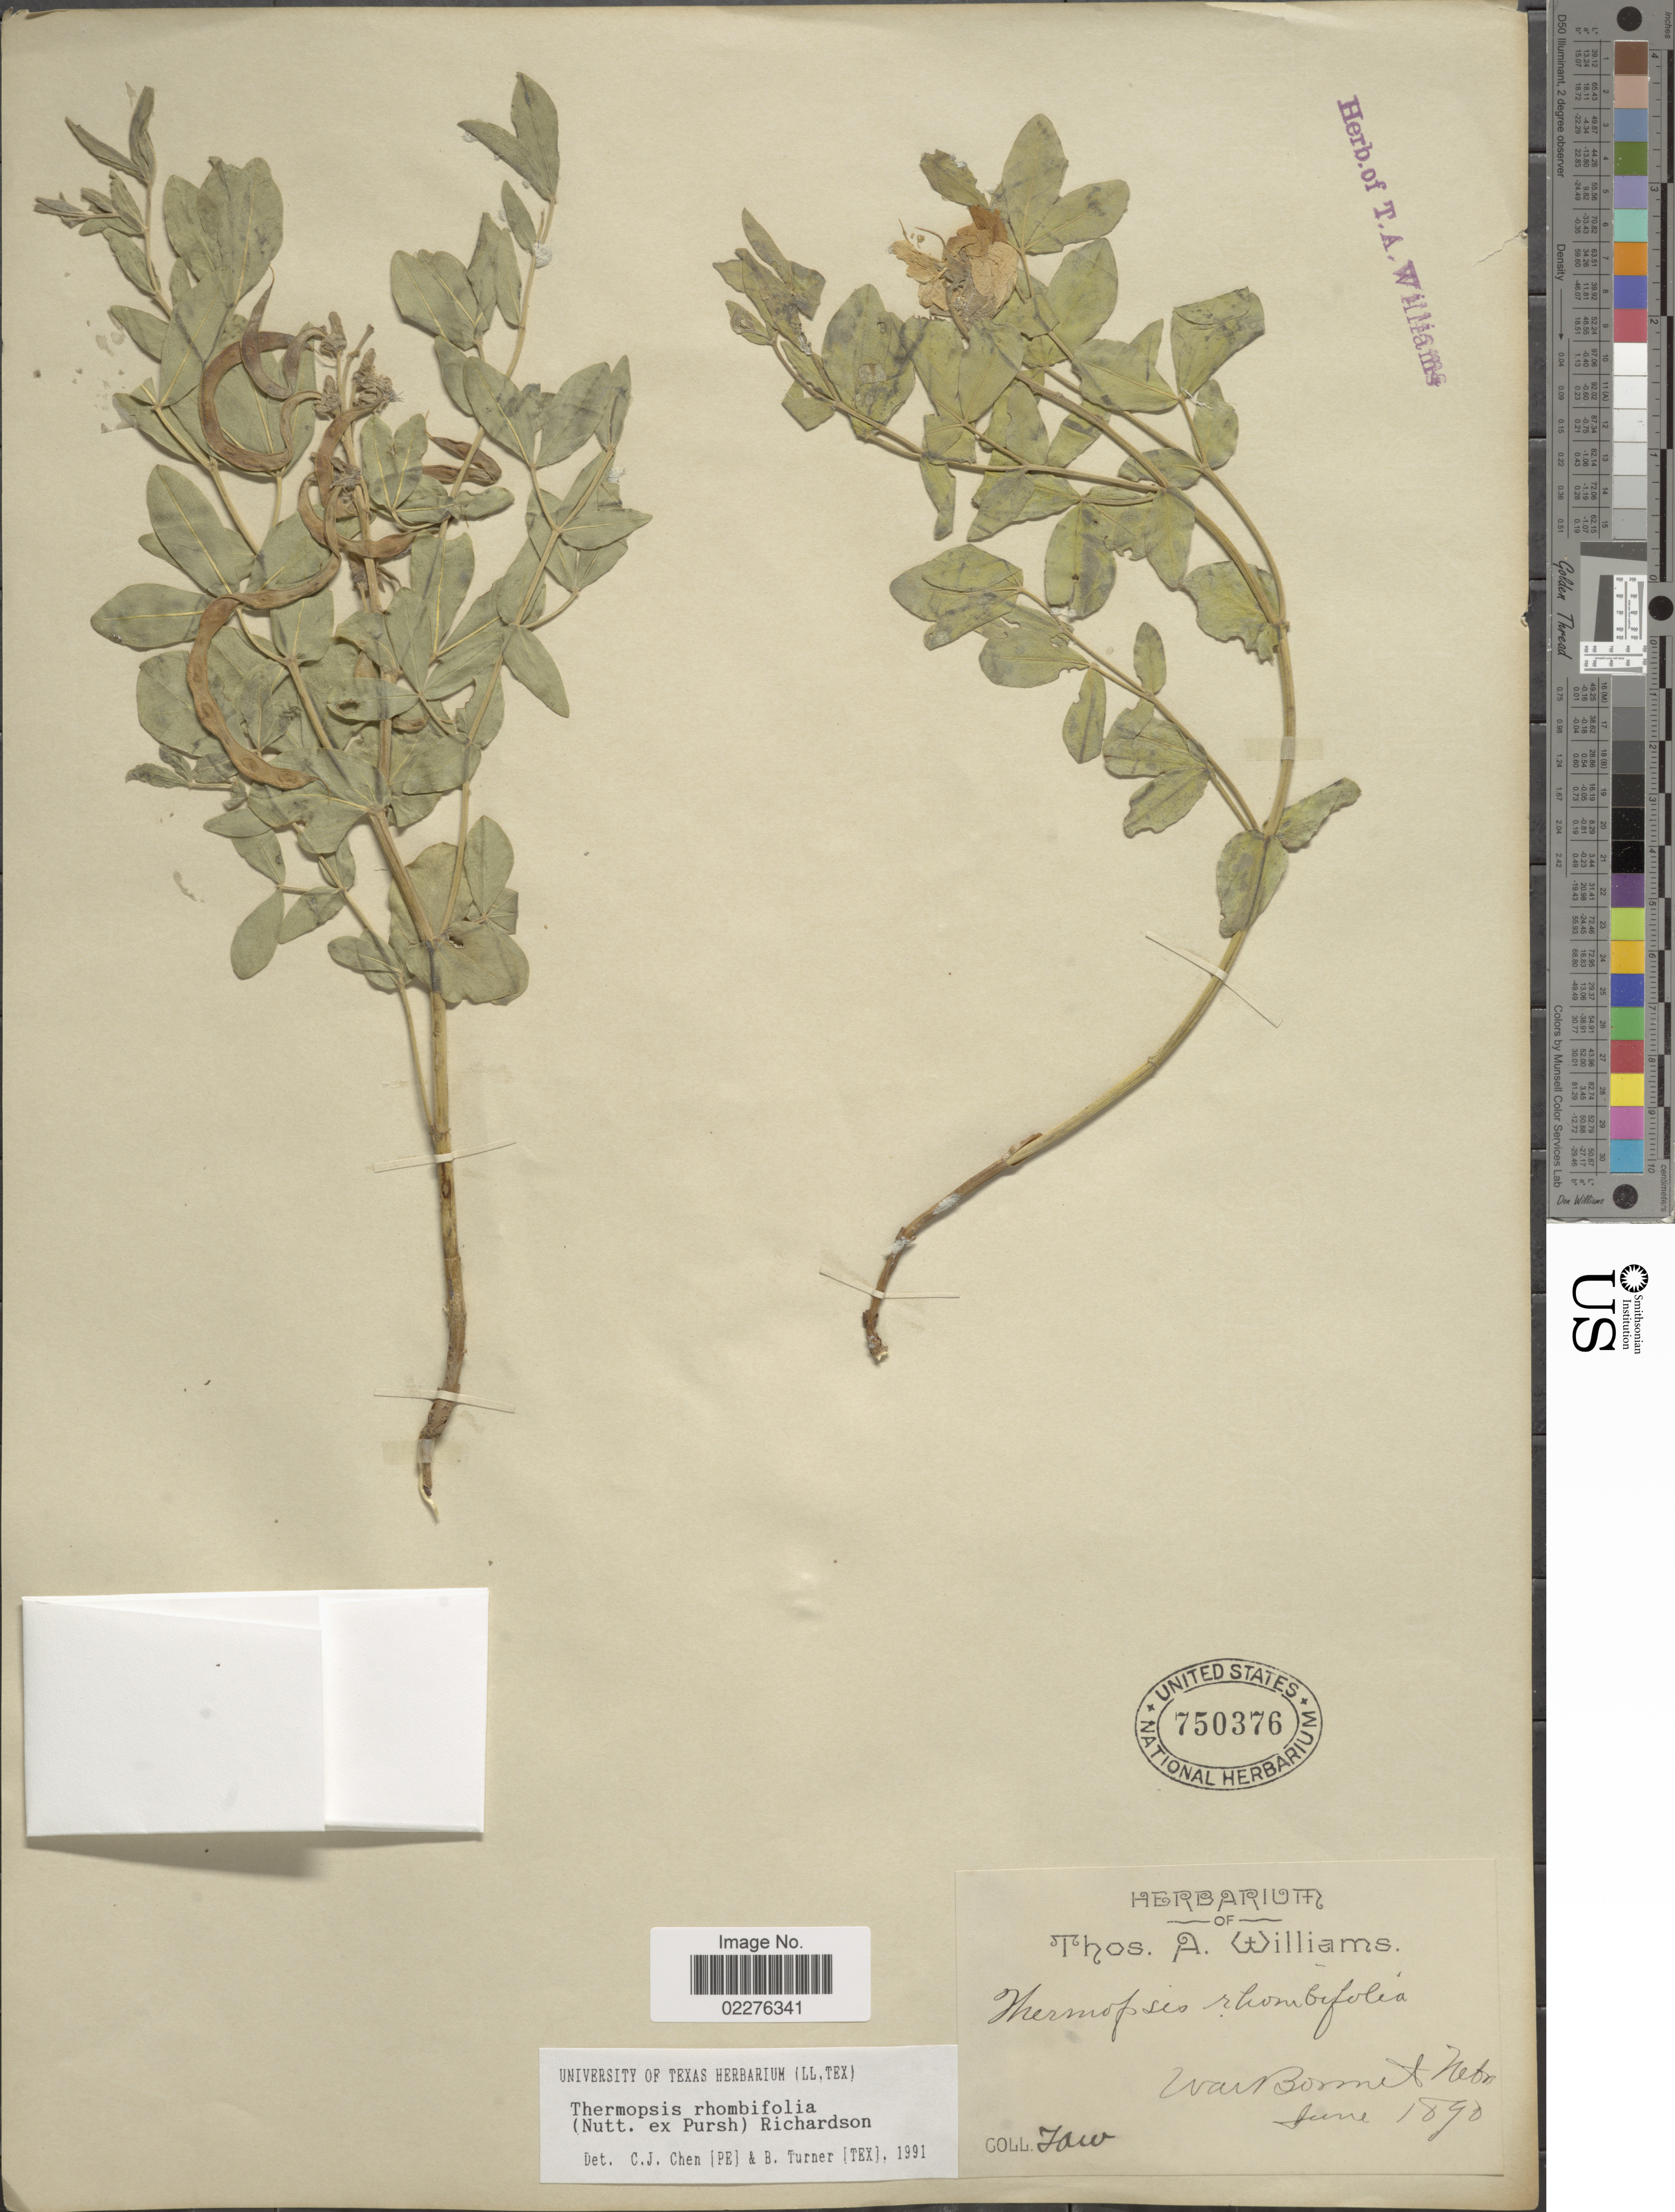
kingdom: Plantae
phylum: Tracheophyta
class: Magnoliopsida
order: Fabales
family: Fabaceae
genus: Thermopsis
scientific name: Thermopsis rhombifolia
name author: Richardson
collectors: T. A. Williams (herbarium)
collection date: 1890-06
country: United States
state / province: Nebraska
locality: War Bonnet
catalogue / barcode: US 750376